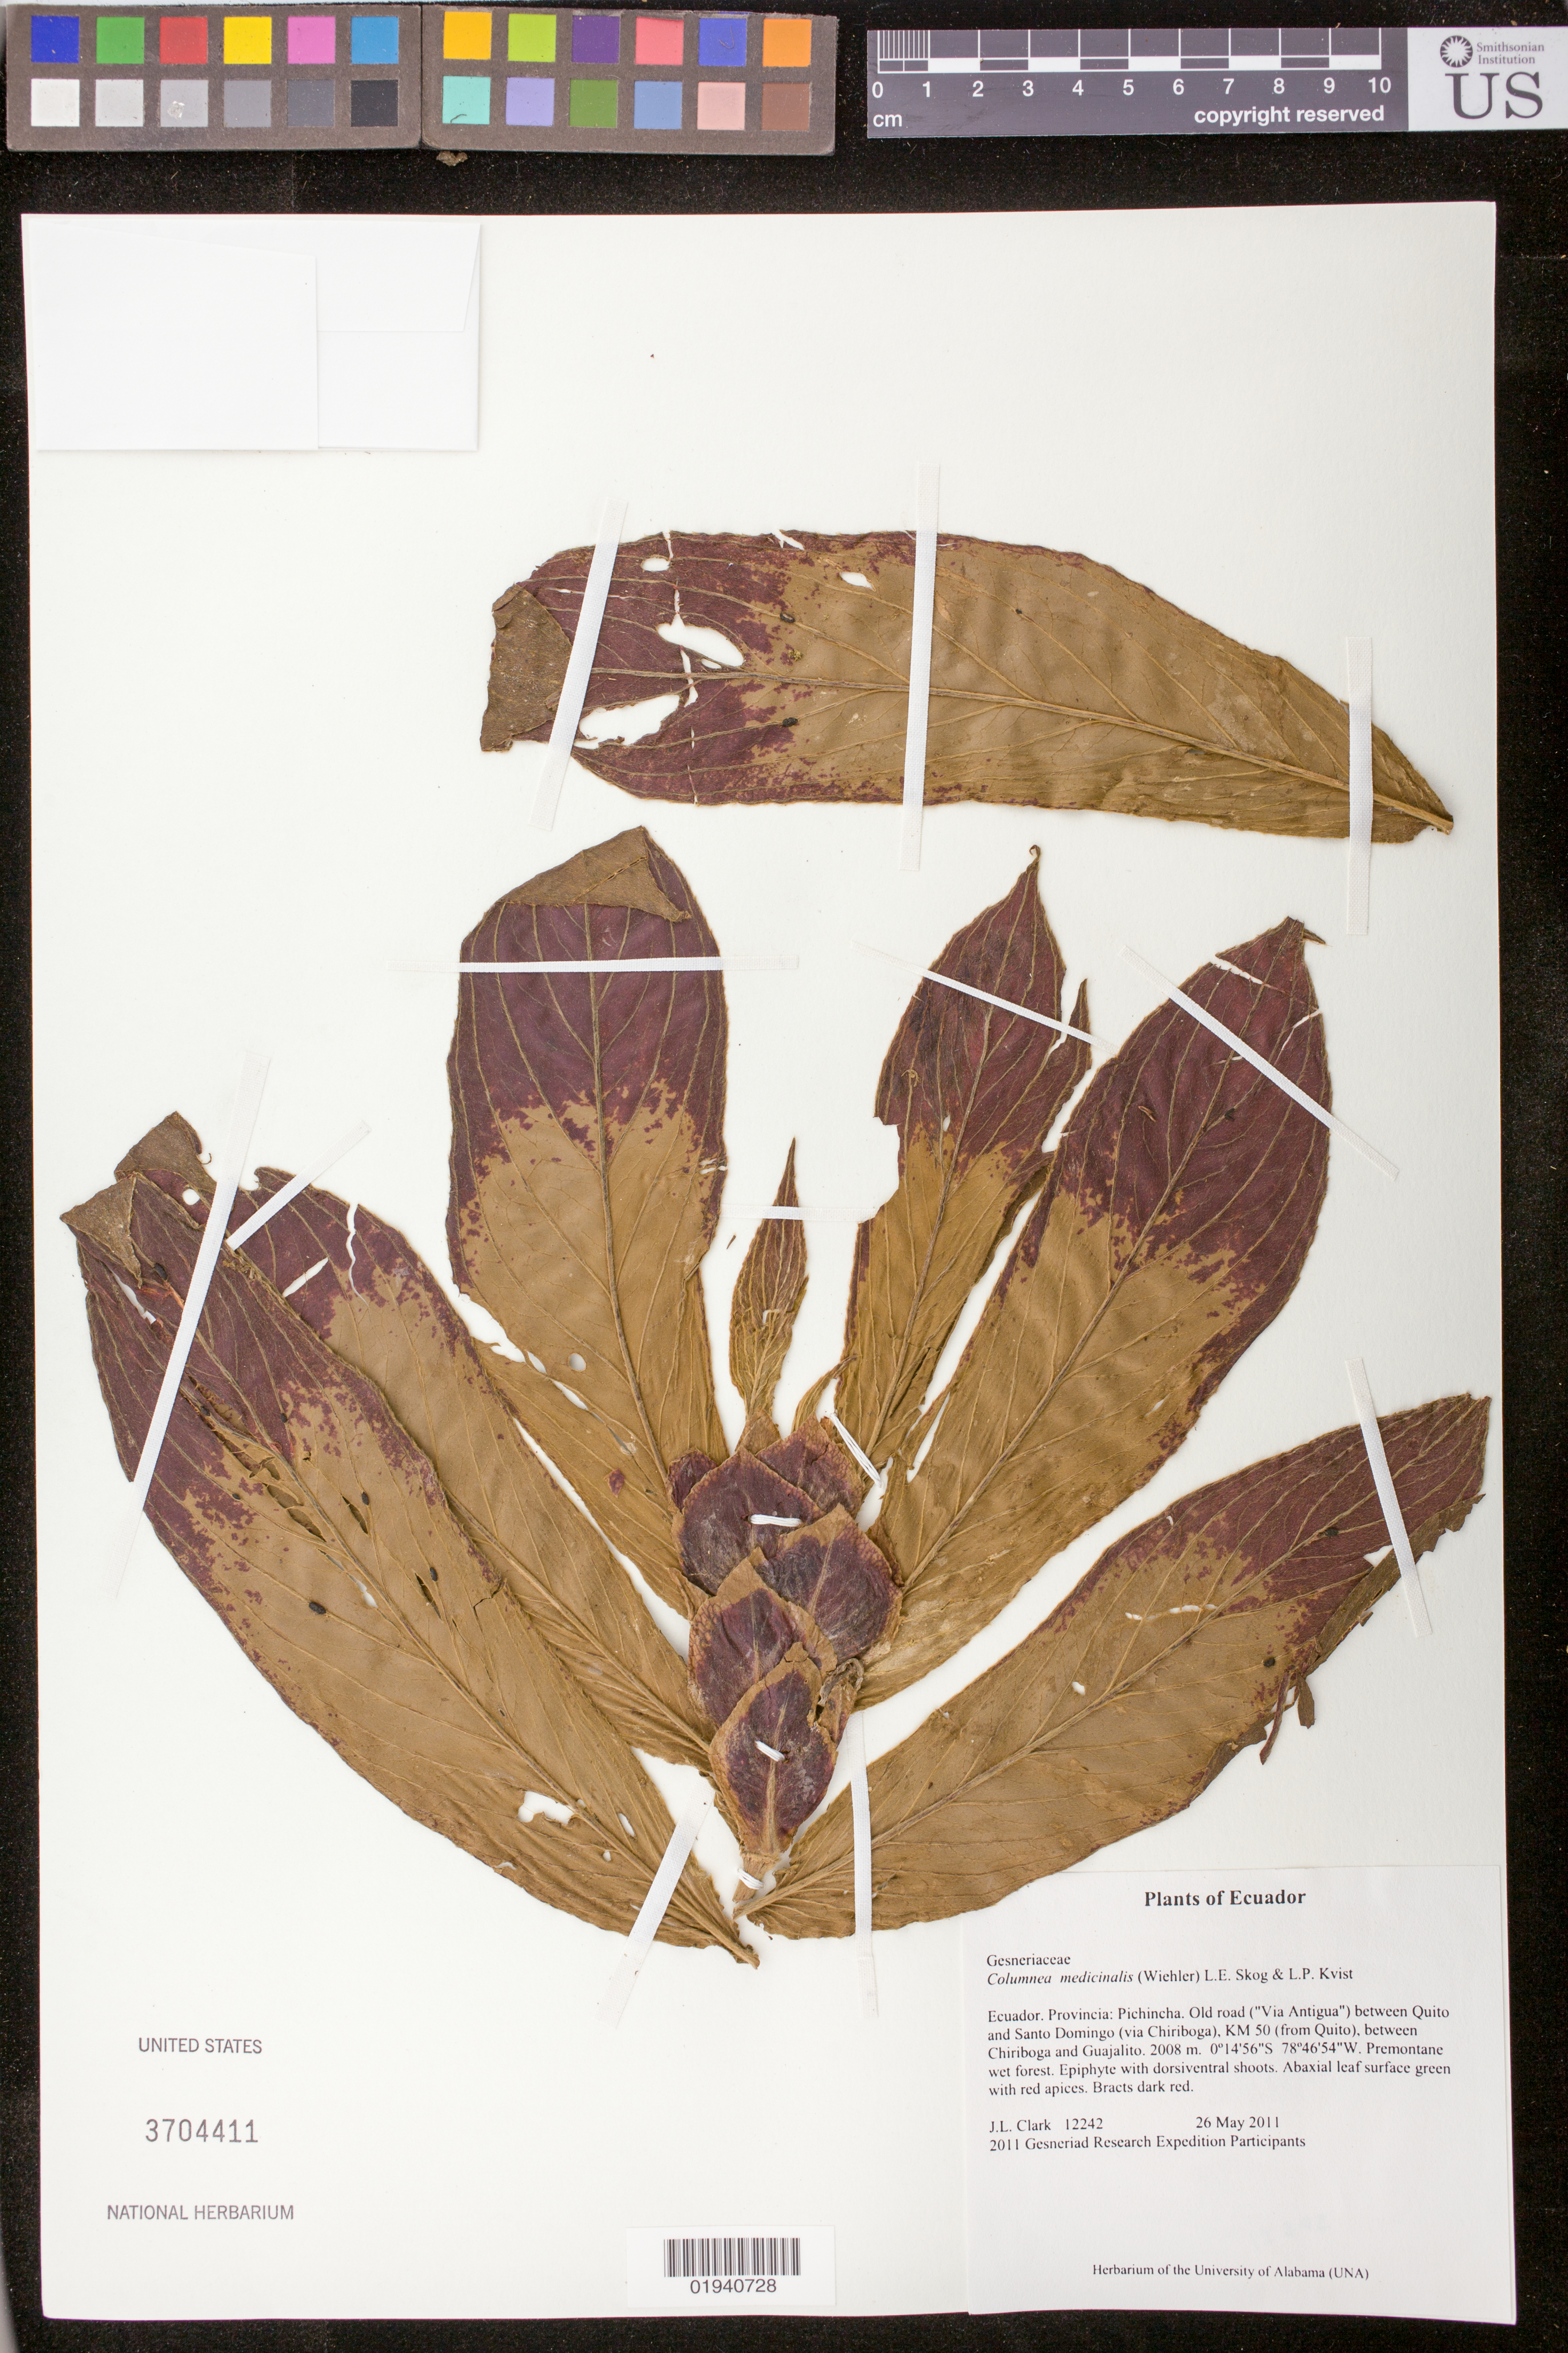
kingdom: Plantae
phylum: Tracheophyta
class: Magnoliopsida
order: Lamiales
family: Gesneriaceae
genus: Columnea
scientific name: Columnea medicinalis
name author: (Wiehler) L.E. Skog & L.P. Kvist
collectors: J. L. Clark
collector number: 12242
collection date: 2011-05-26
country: Ecuador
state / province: Pichincha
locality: Ecuador. Provincia: Pichincha. Old road ("Via Antigua") between Quito and Santo Domingo (via Chiriboga), KM 50 (from Quito), between Chiriboda and Guajalito.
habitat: Premontane wet forest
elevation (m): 2008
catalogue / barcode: US 3704411